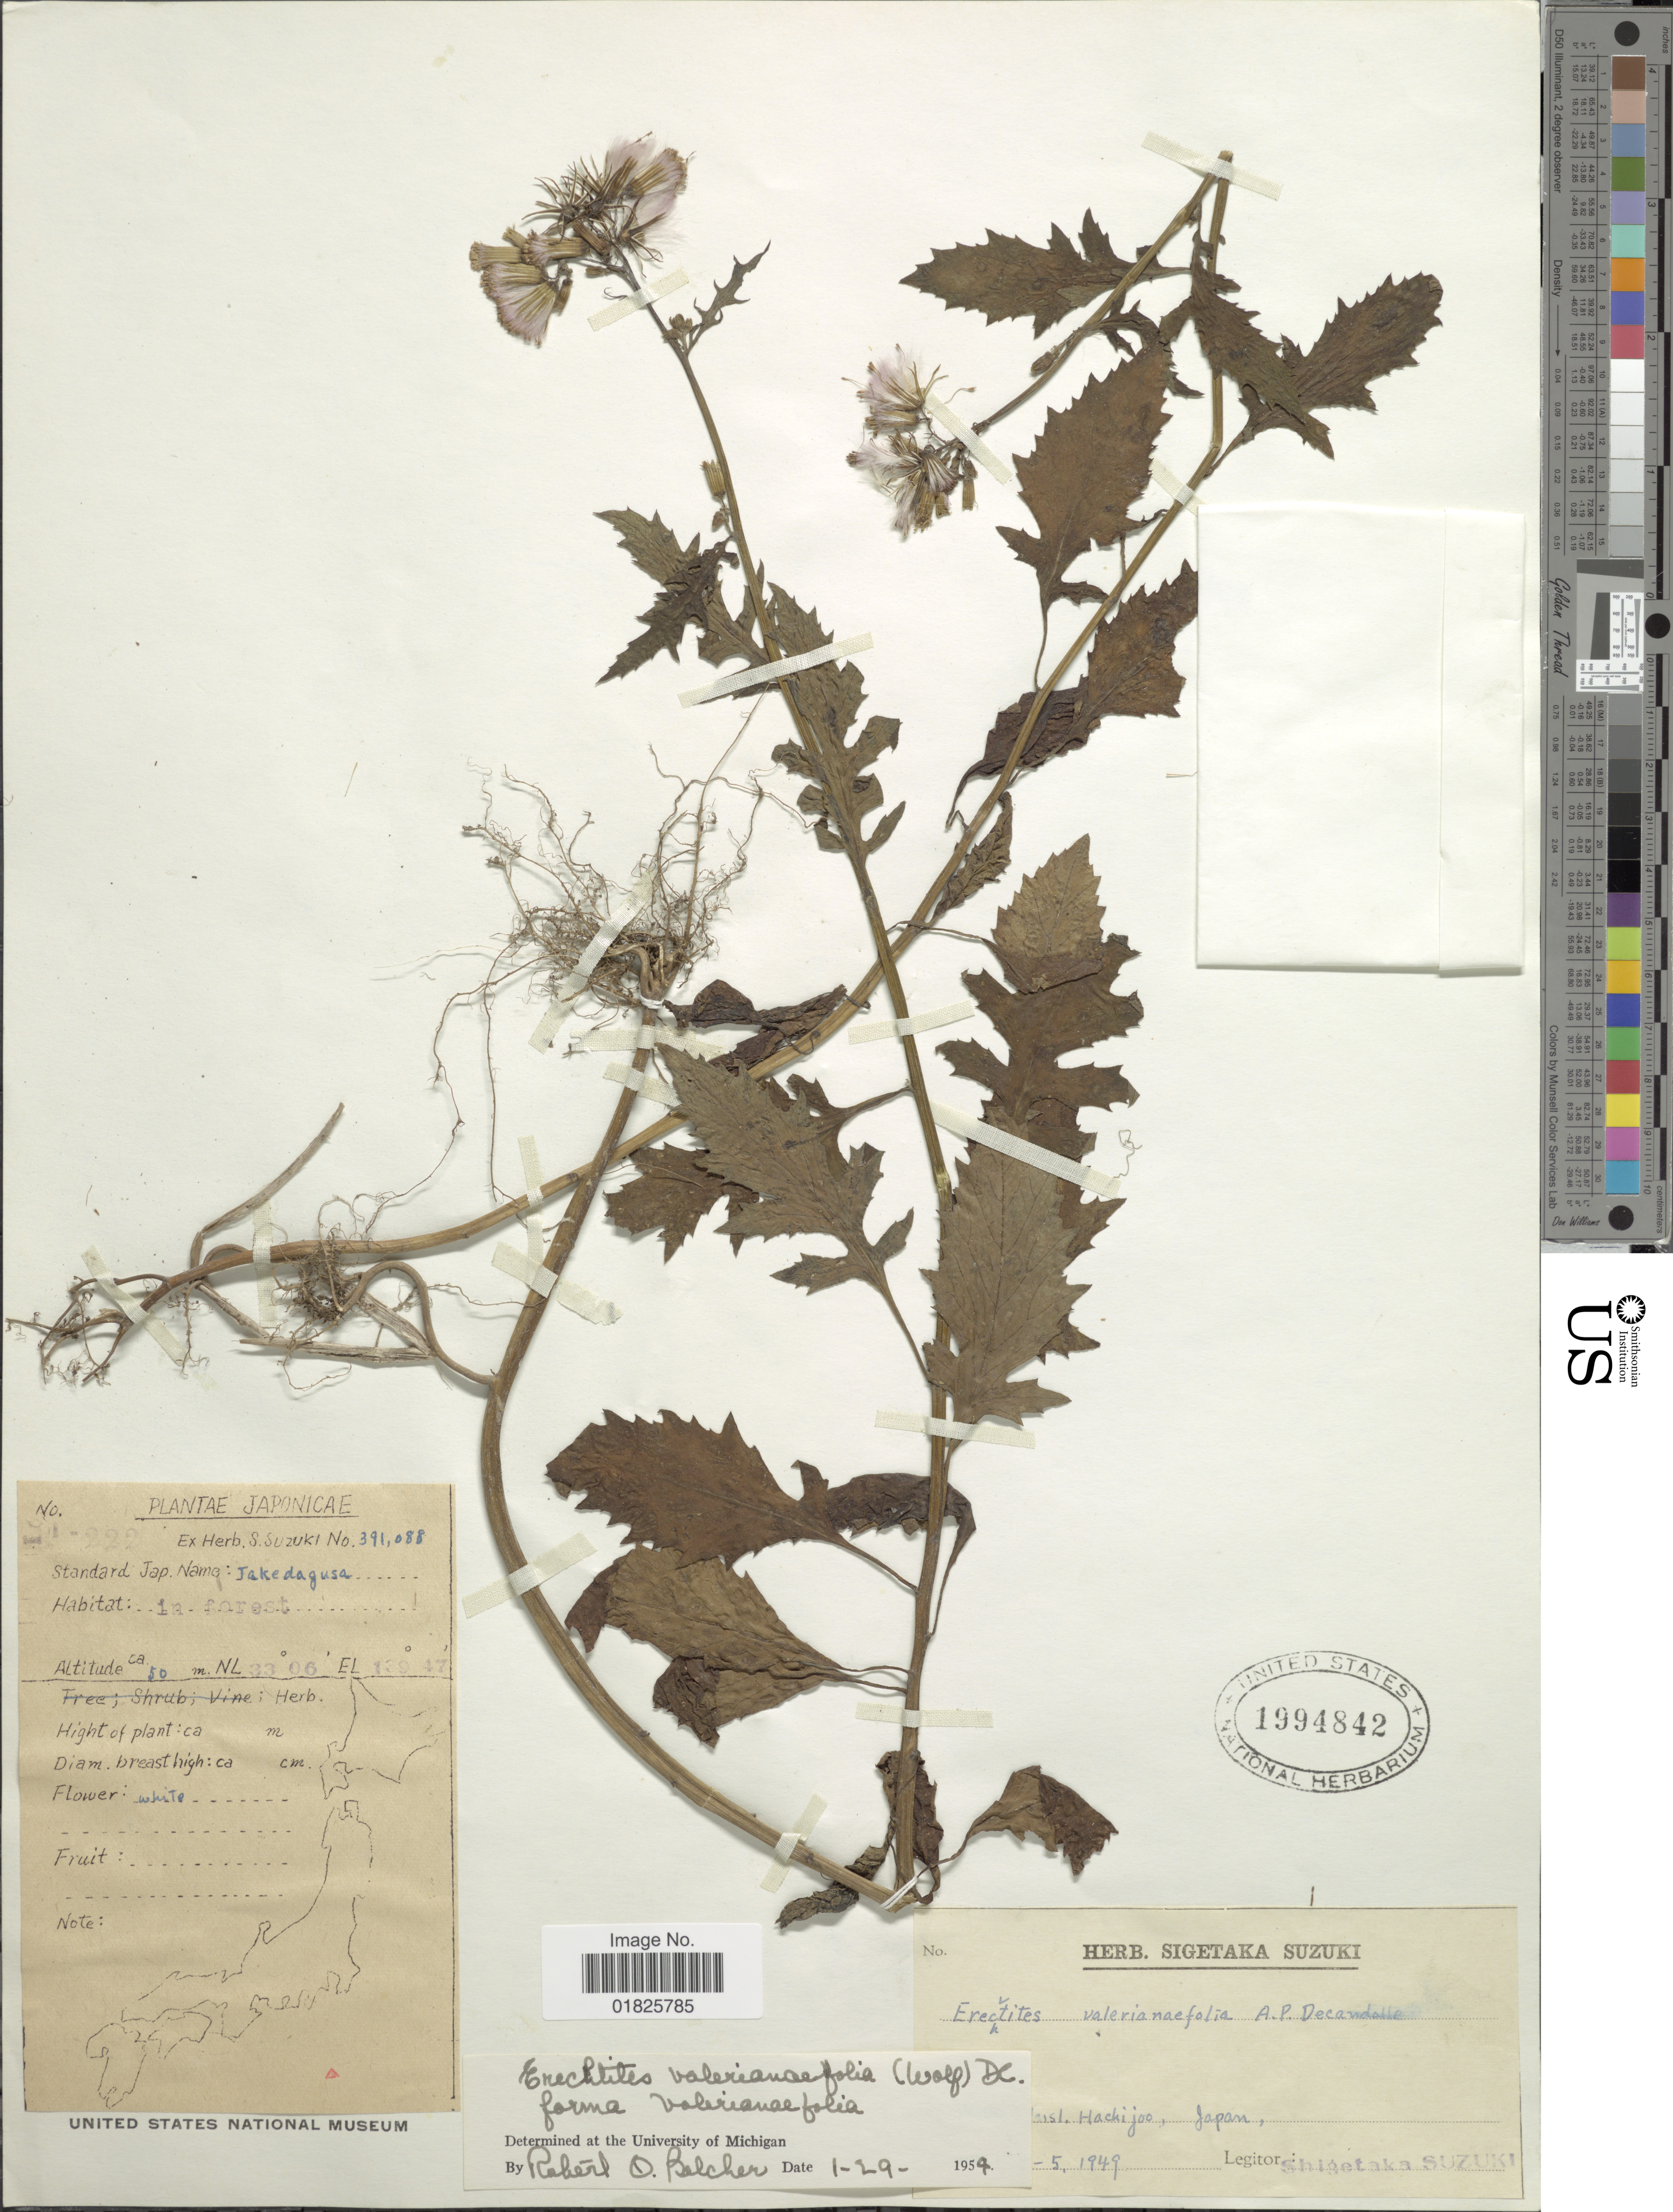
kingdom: Plantae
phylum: Tracheophyta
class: Magnoliopsida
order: Asterales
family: Asteraceae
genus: Erechtites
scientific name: Erechtites valerianifolius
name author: (Link ex Spreng.) DC.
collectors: S. Suzuki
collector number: !222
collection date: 1949-05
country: Japan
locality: [illegible text]Insl. Hachijoo.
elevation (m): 50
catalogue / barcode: US 1994842